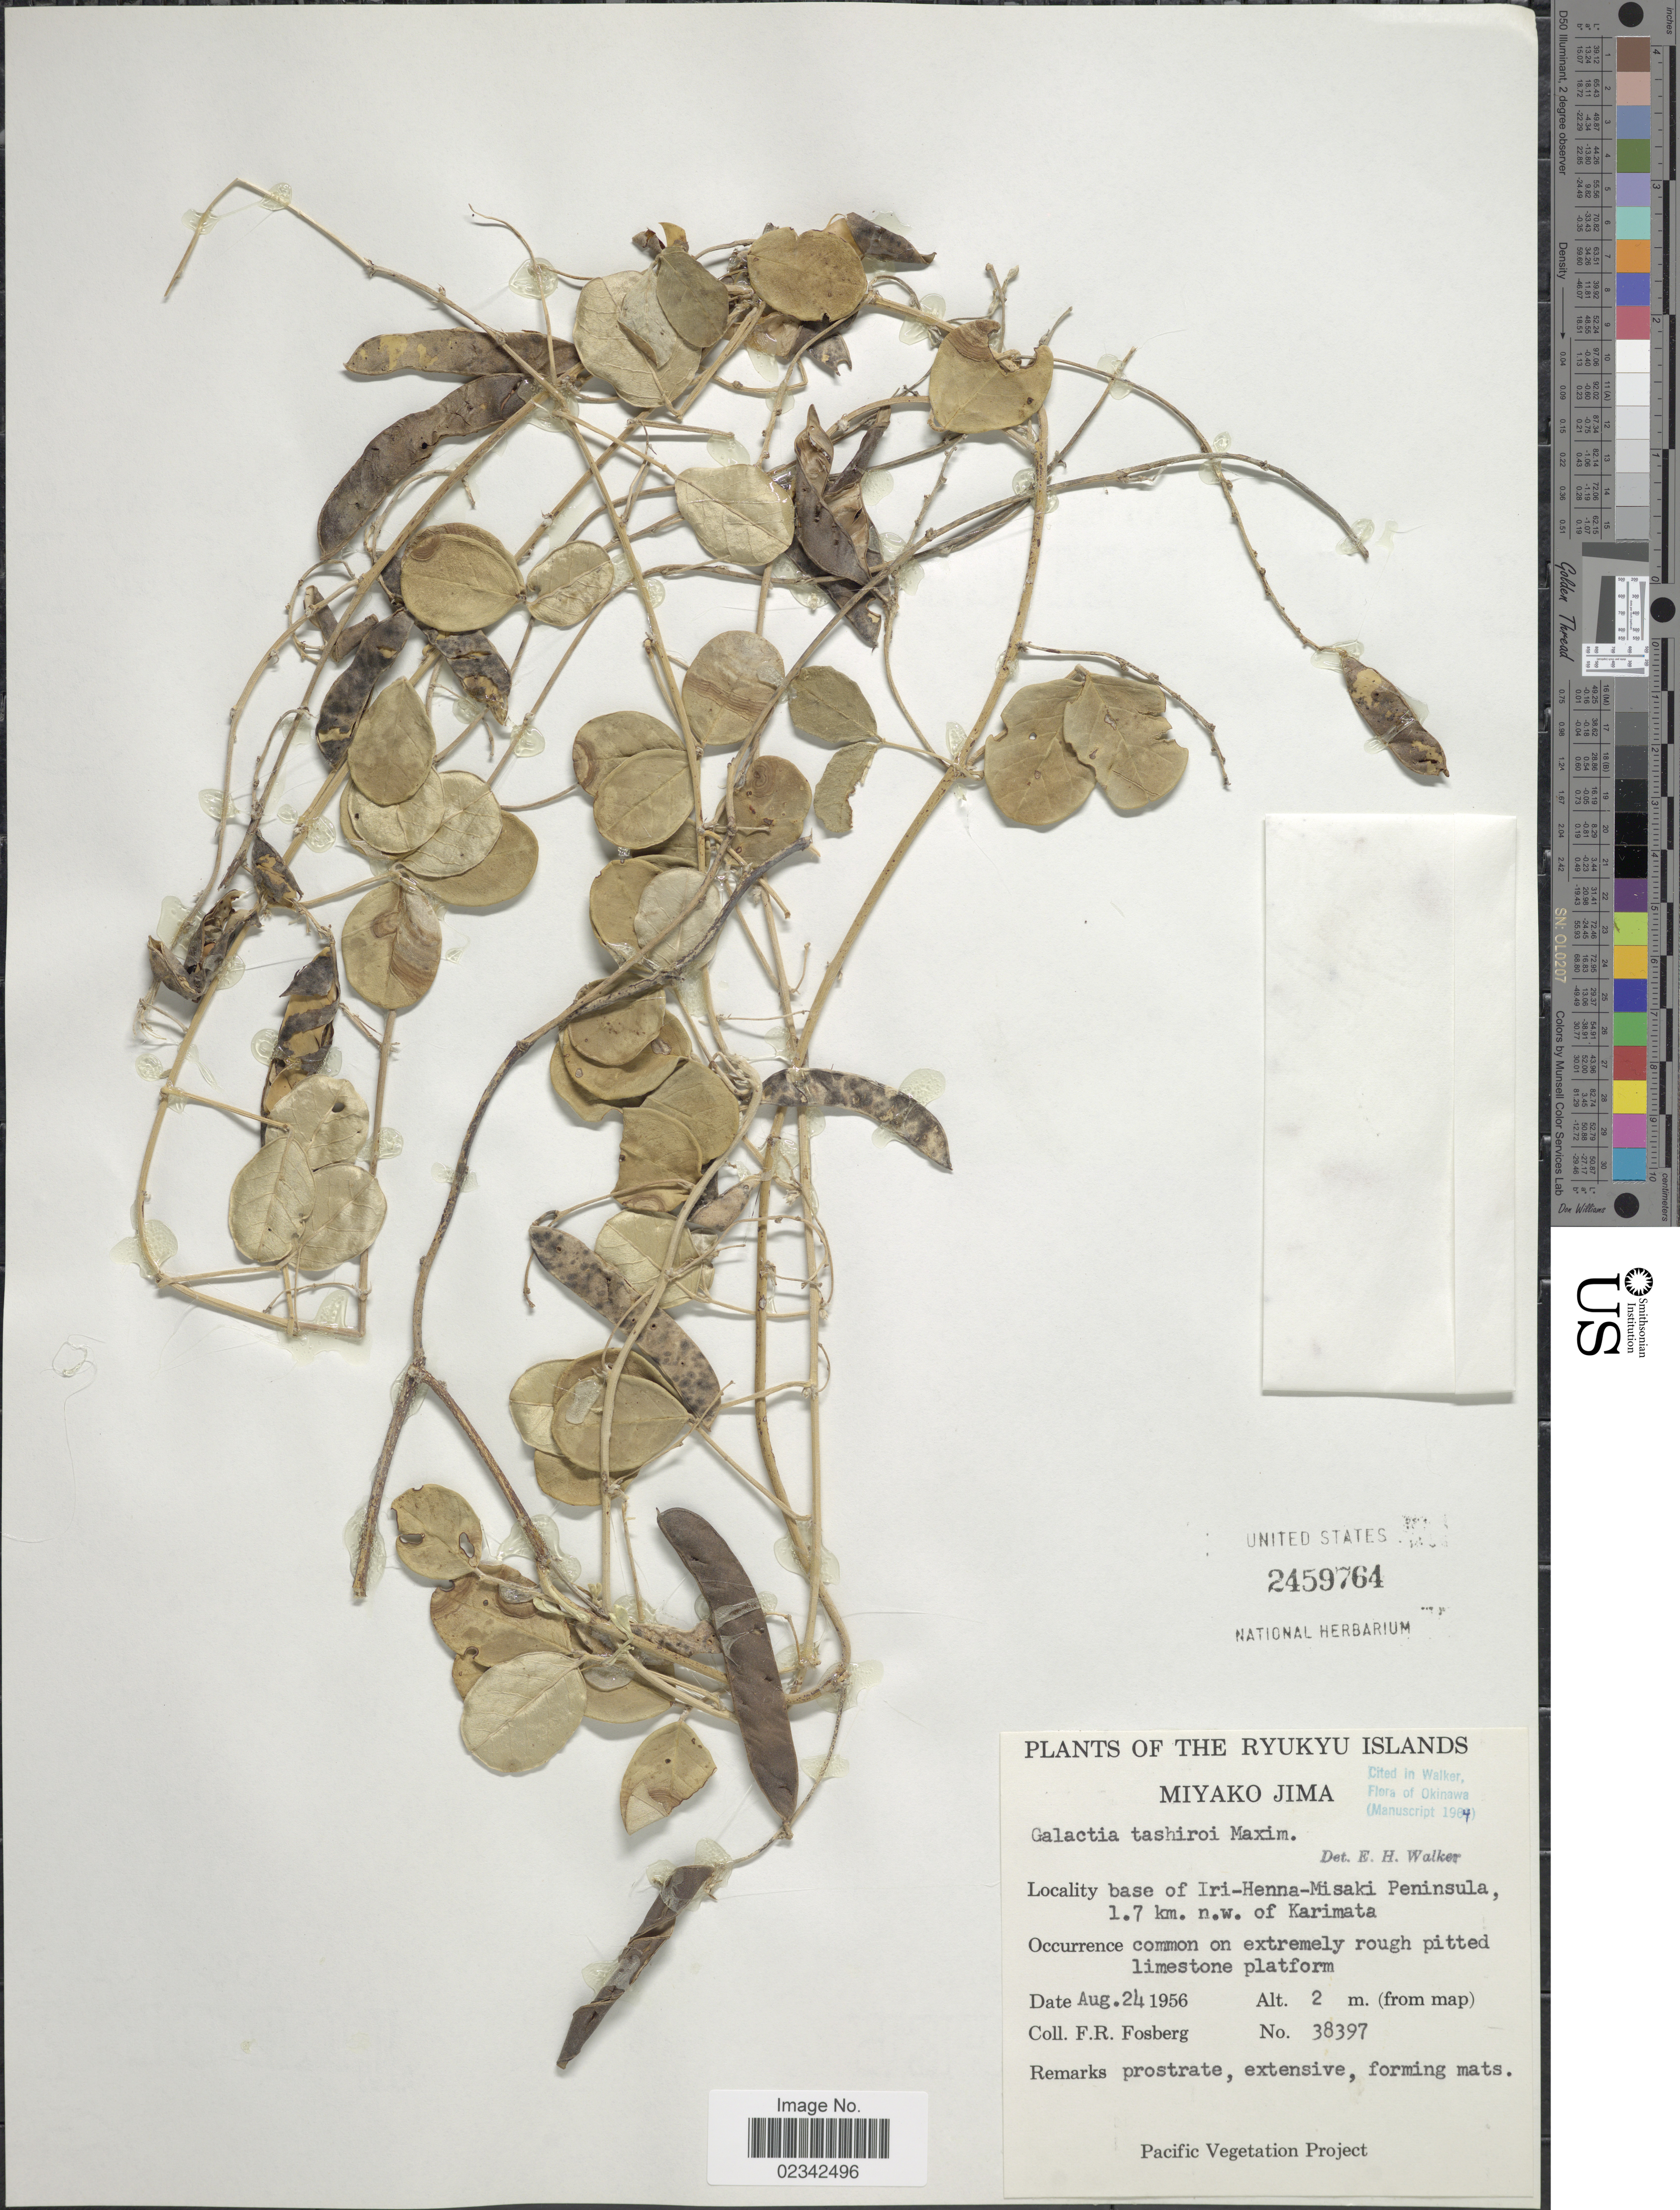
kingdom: Plantae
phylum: Tracheophyta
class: Magnoliopsida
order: Fabales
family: Fabaceae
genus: Galactia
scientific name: Galactia tashiroi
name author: Maxim.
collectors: F. R. Fosberg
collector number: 38397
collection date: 1956-08-24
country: Japan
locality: Ryukyu Islands, Miyaku Jima, base of Ira-Henna-Misaki Peninsula, 1.7 km. n.w. of Karimata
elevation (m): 2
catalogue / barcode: US 2459764